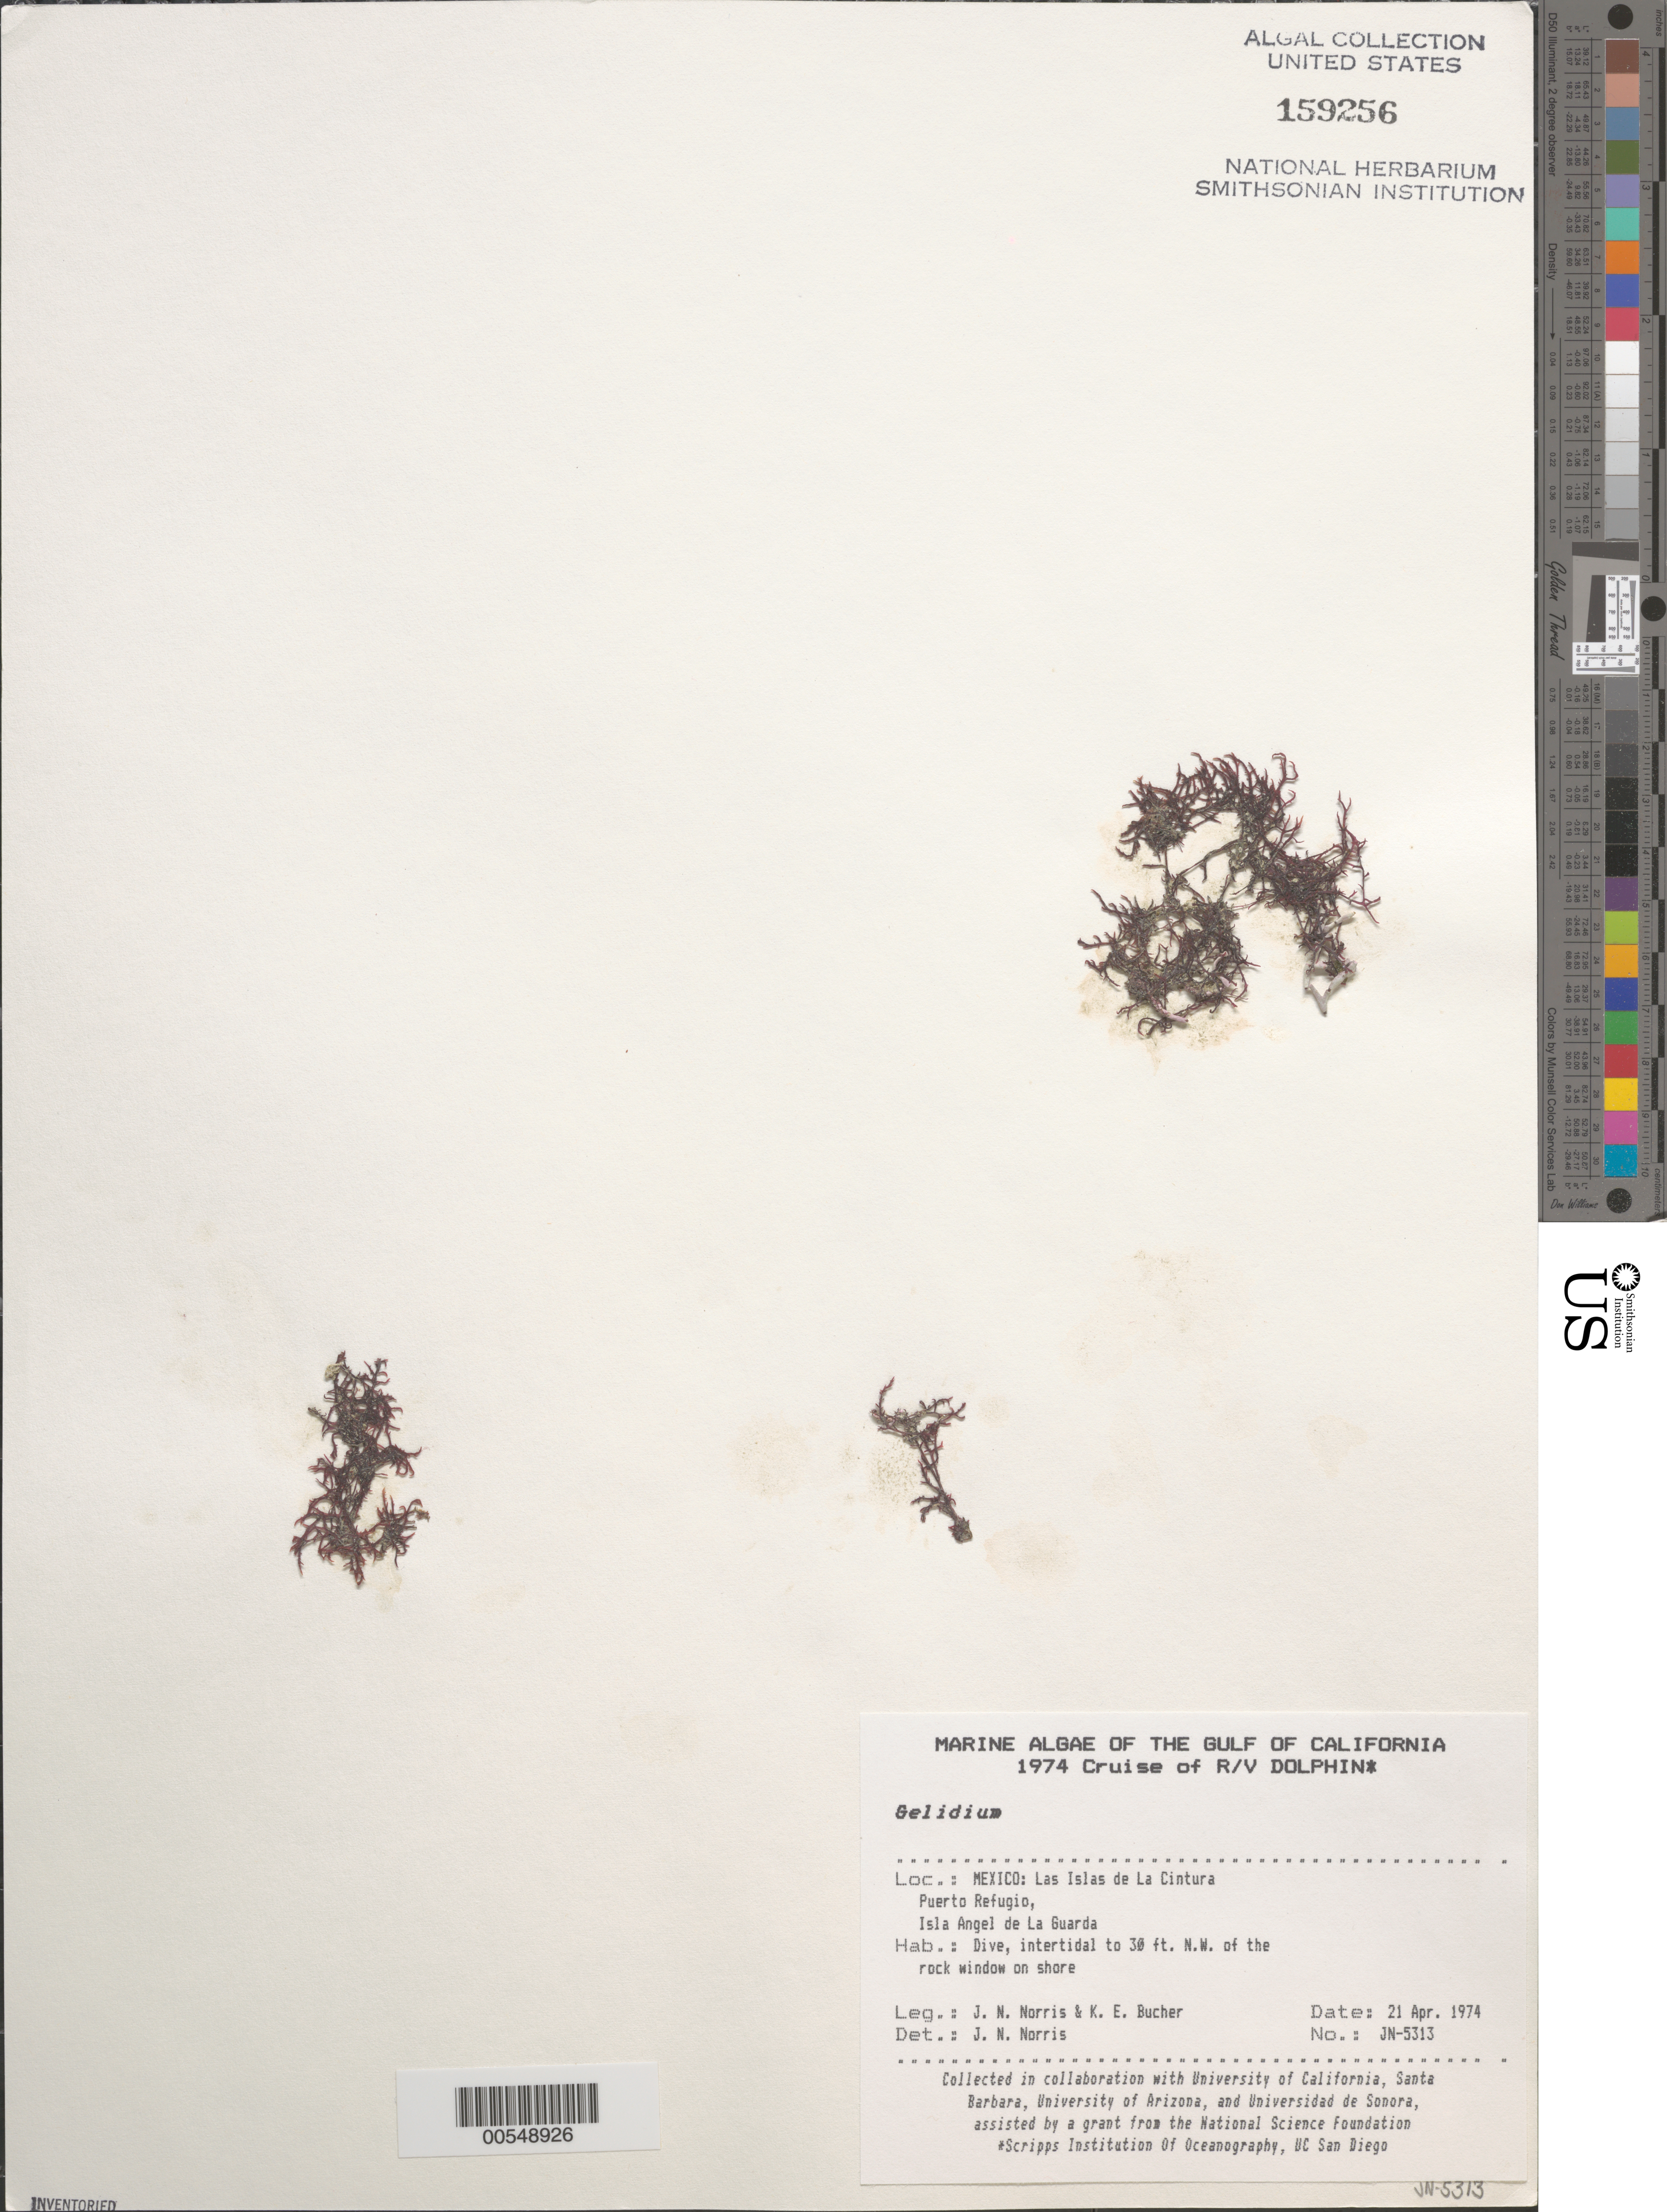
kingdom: Plantae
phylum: Rhodophyta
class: Florideophyceae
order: Gelidiales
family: Gelidiaceae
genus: Gelidium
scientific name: Gelidium sp.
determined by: Norris, James N.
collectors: J. N. Norris & K. E. Bucher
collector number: JN-5313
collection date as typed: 21 Apr 1974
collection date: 1974-04-21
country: Mexico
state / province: Baja California Norte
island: Isla Angel de la Guarda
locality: Puerto Refugio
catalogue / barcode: US 159256